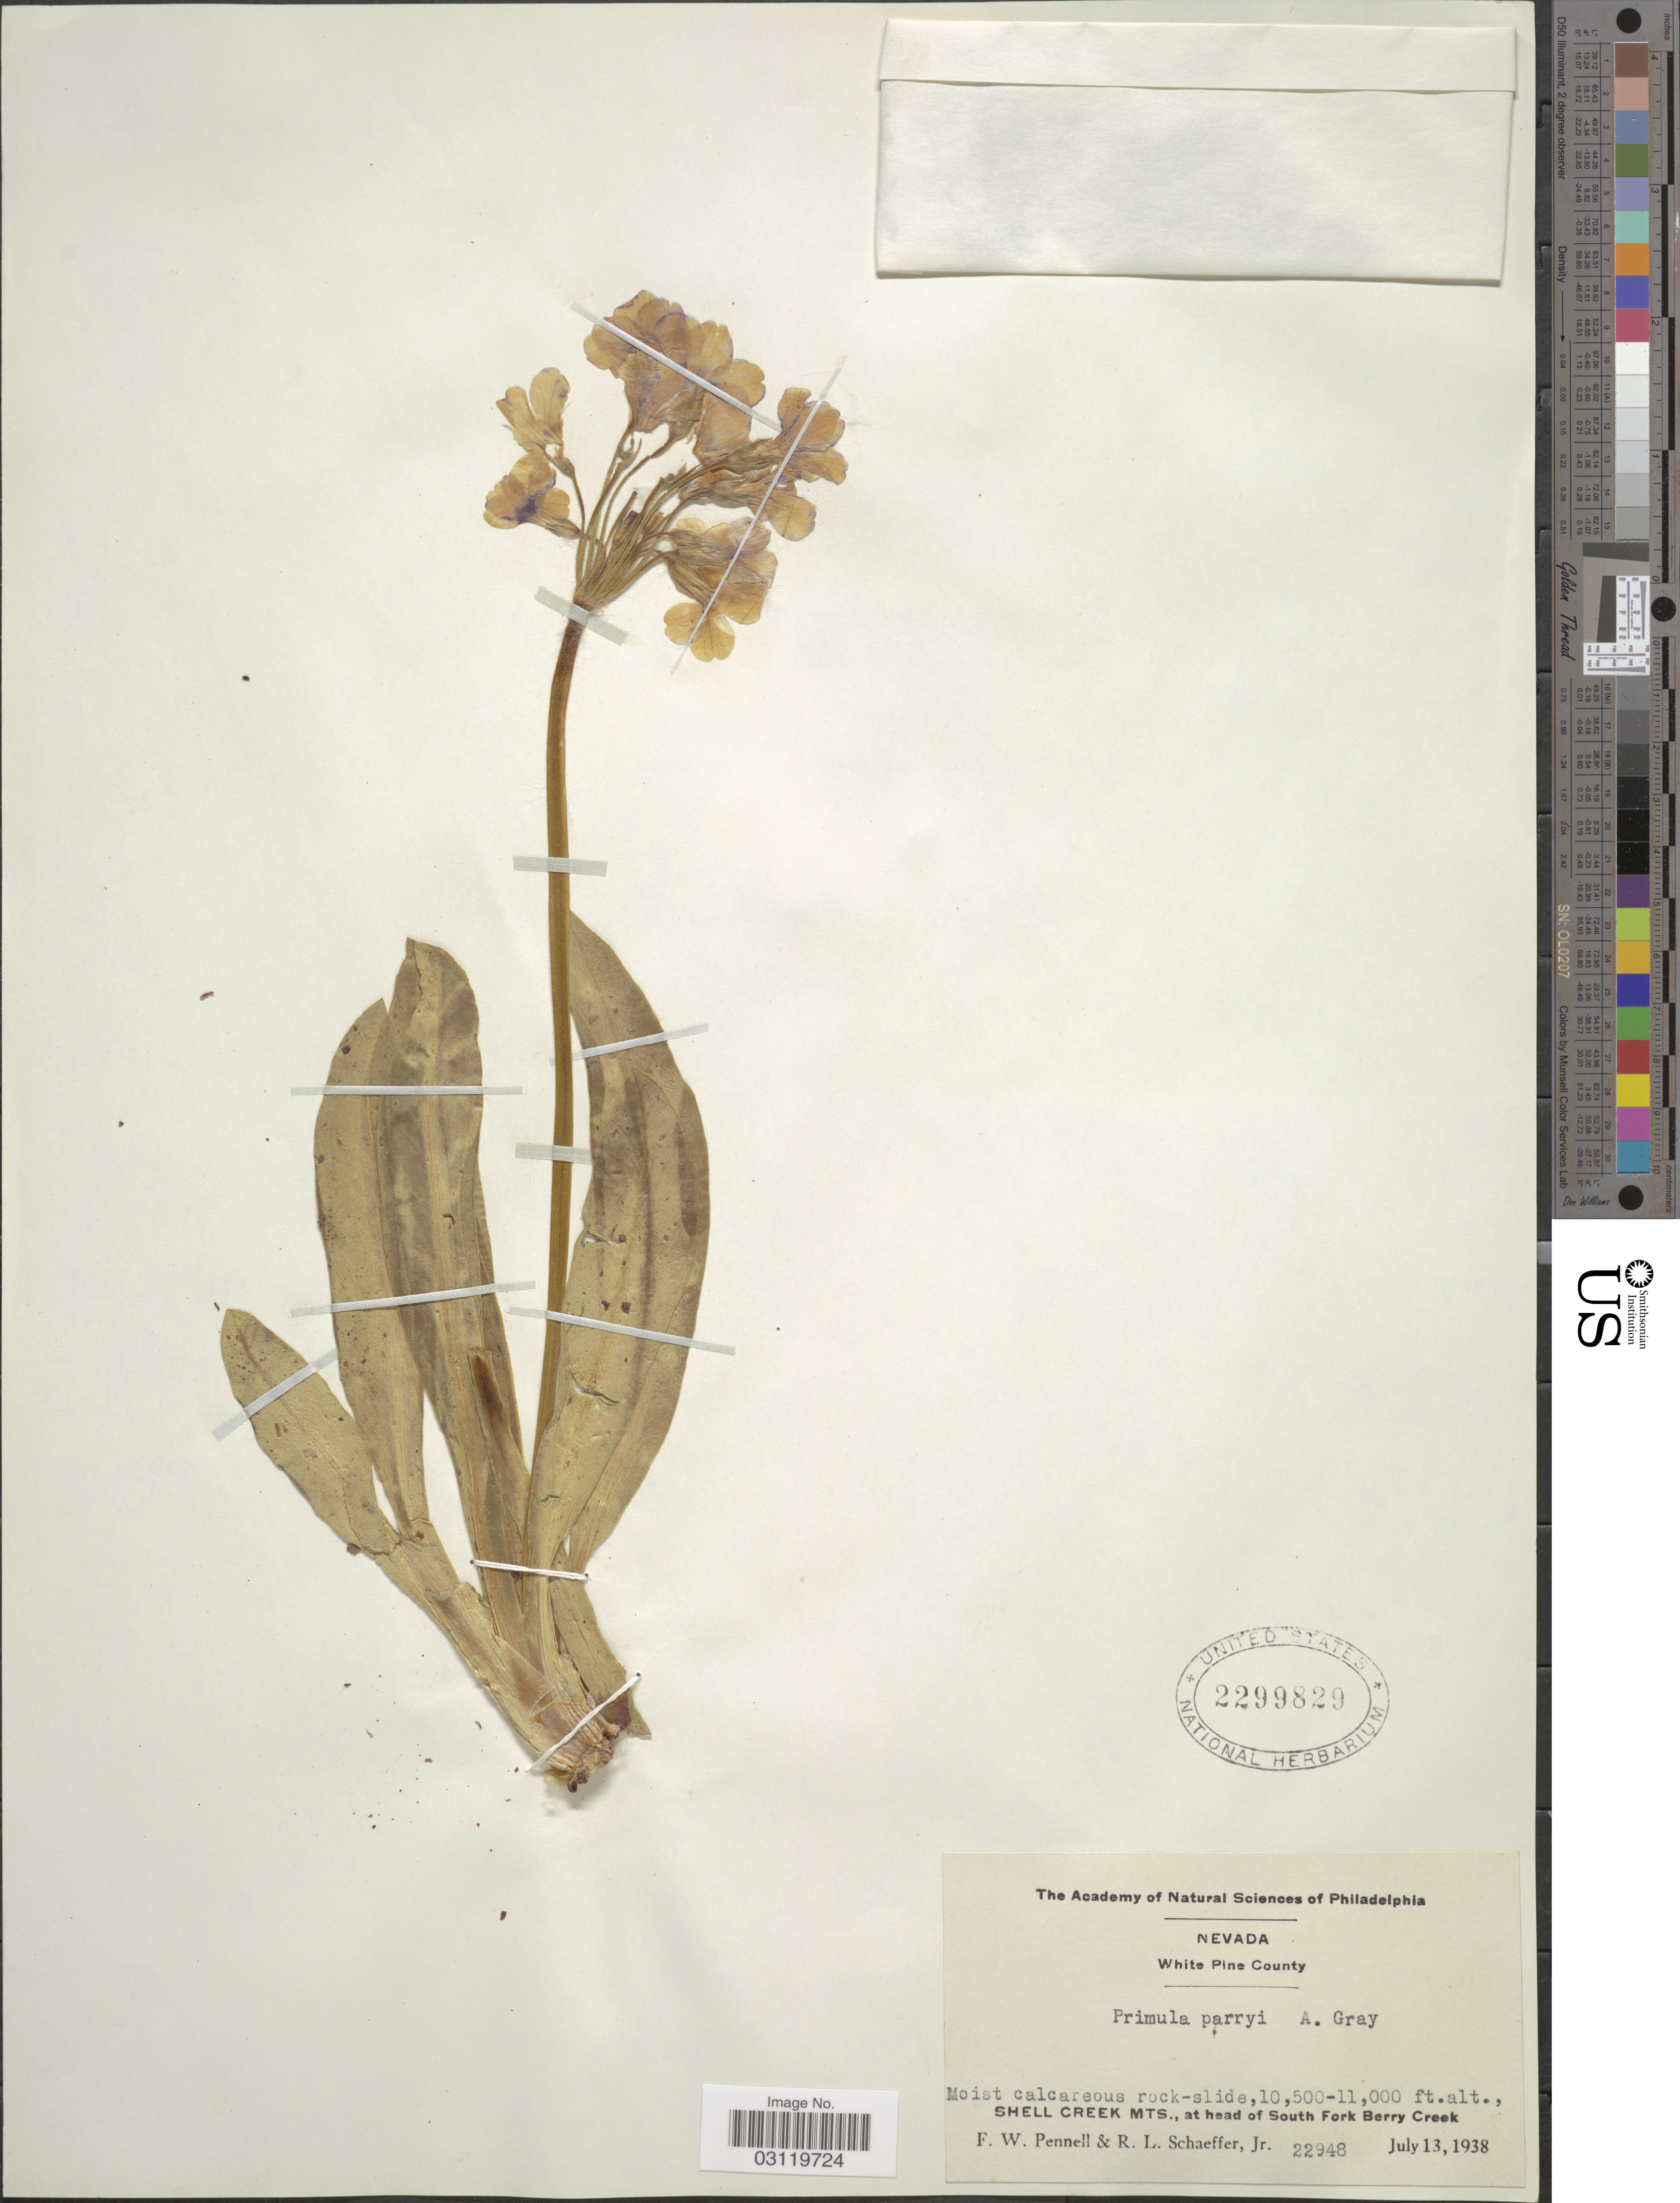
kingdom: Plantae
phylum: Tracheophyta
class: Magnoliopsida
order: Ericales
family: Primulaceae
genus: Primula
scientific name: Primula parryi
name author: A. Gray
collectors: F. W. Pennell & R. L. Schaeffer Jr.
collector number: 22948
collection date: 1938-07-13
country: United States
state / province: Nevada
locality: White Pine County, Shell Creek Mts., at head of South Fork Berry Creek.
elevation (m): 3200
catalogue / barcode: US 2299829